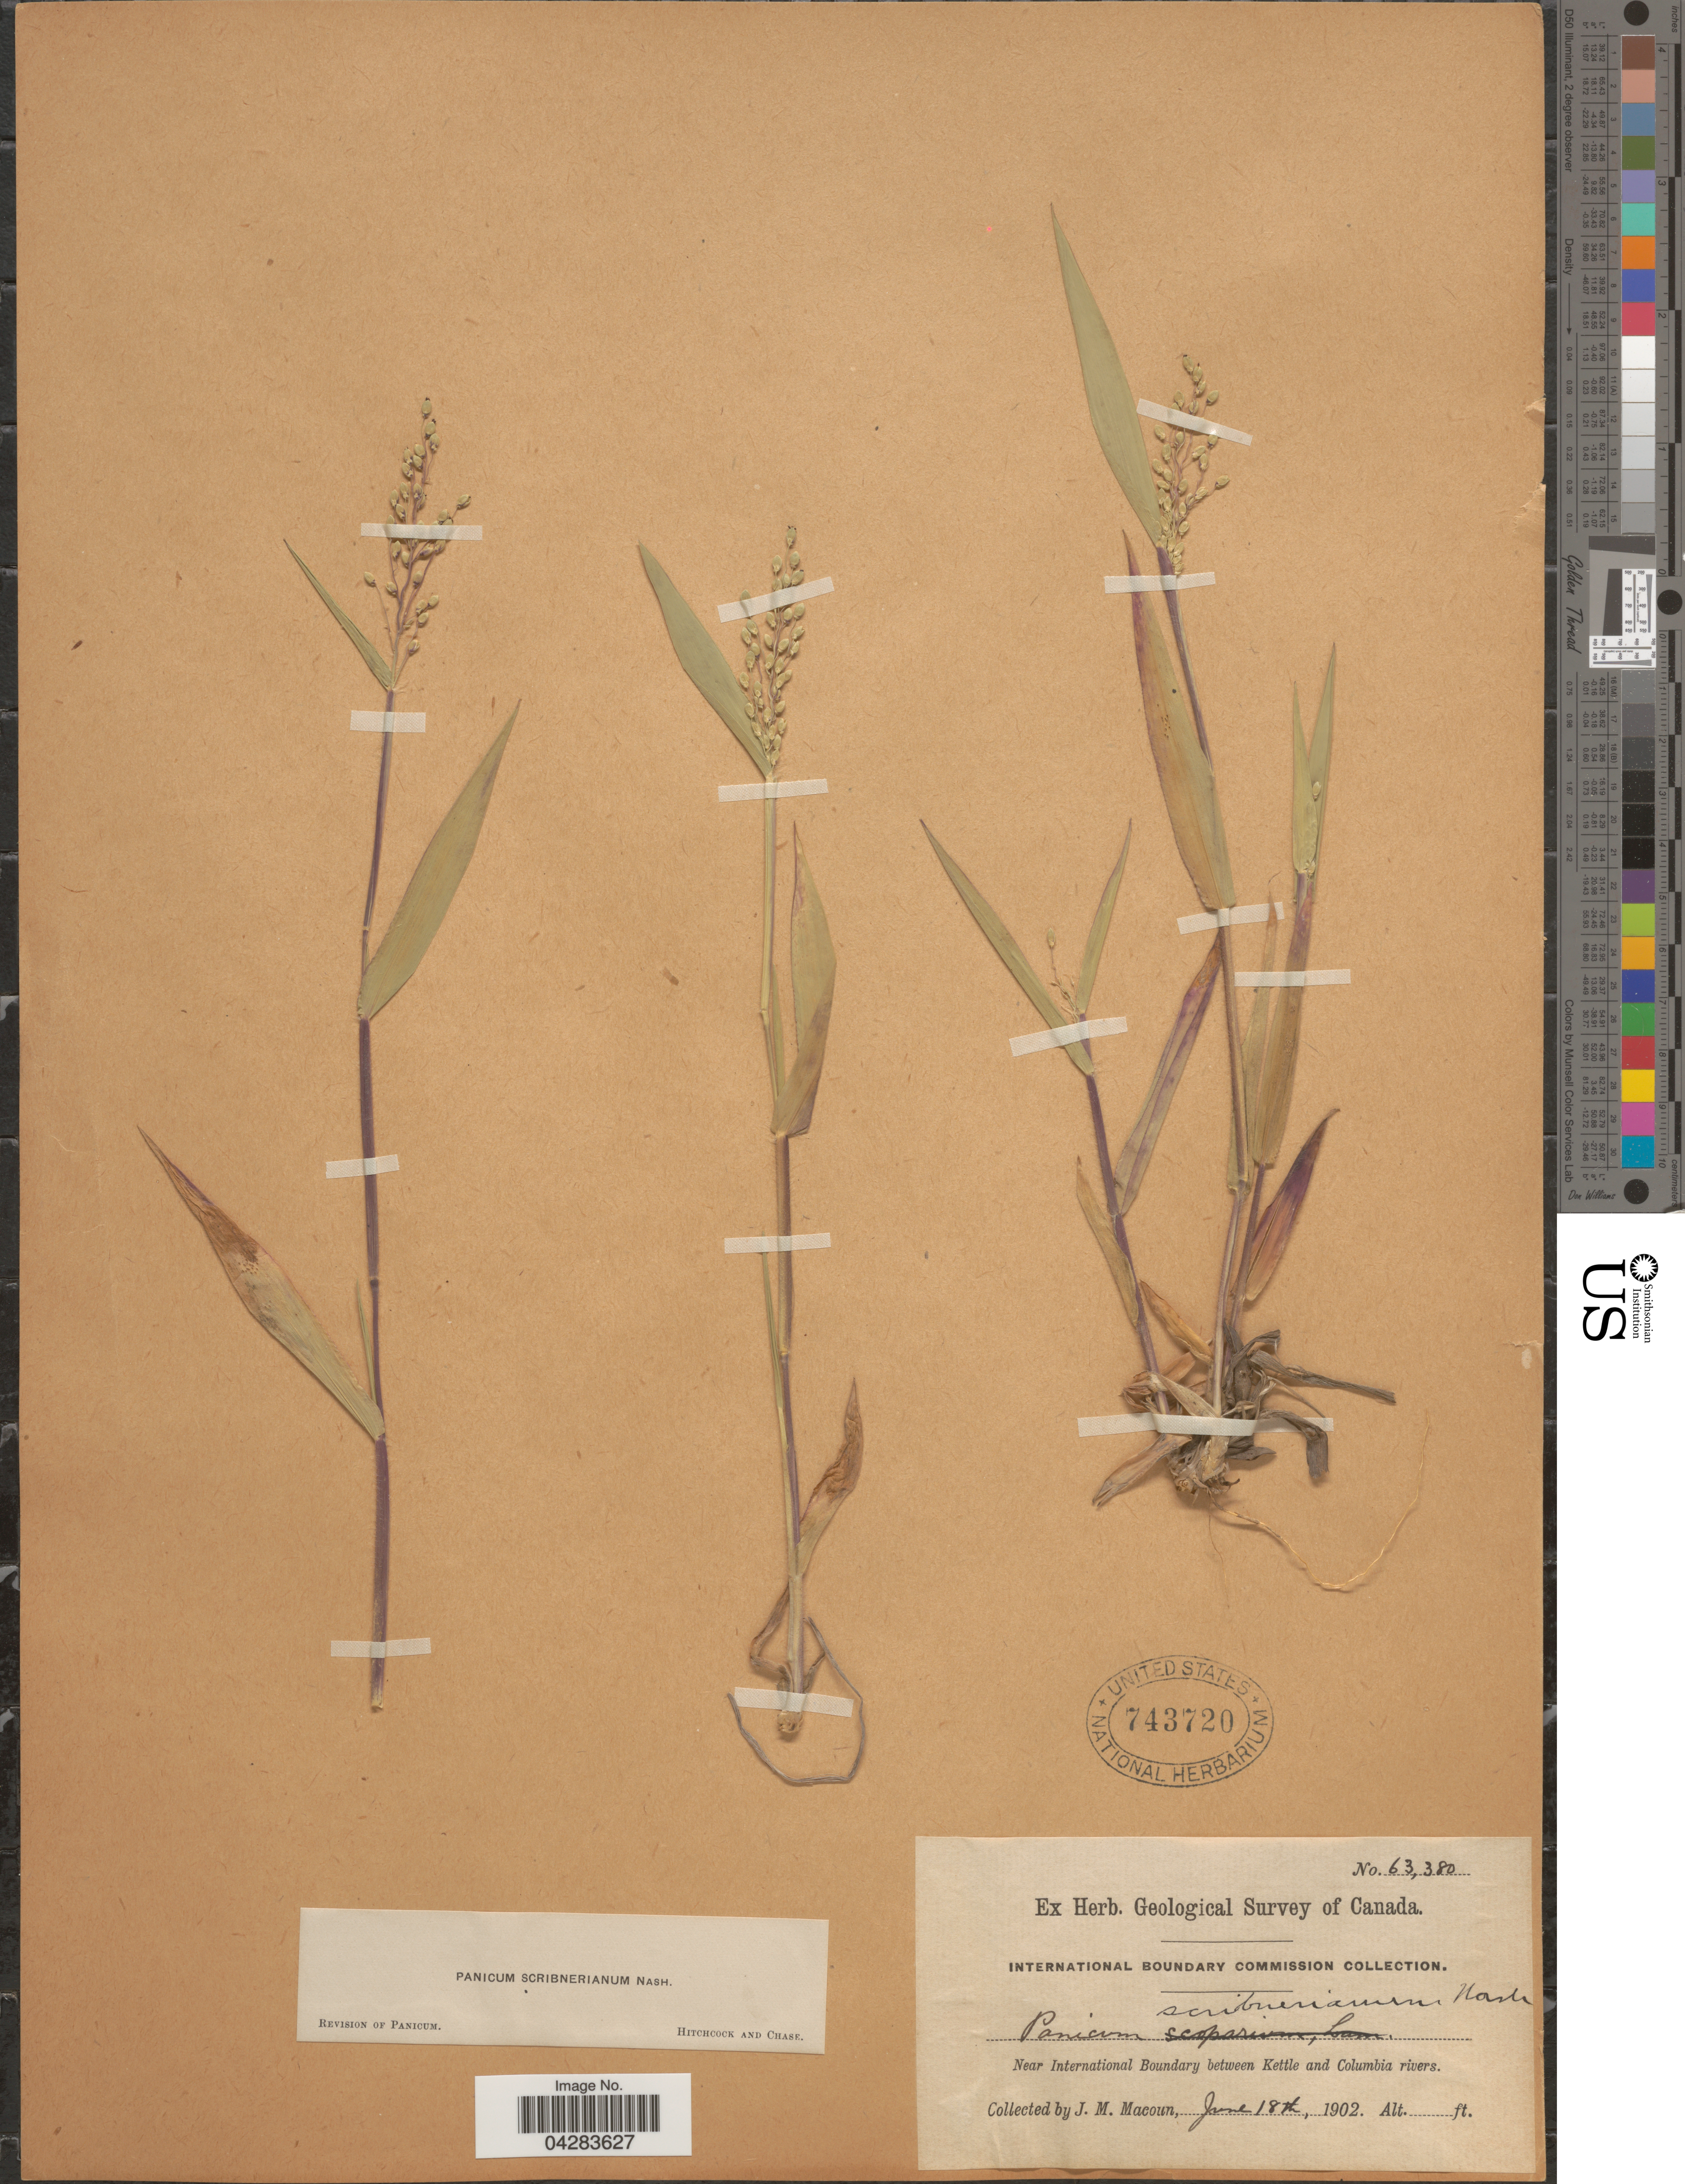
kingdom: Plantae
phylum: Tracheophyta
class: Liliopsida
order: Poales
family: Poaceae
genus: Dichanthelium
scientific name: Dichanthelium oligosanthes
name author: (Schult.) Gould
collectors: J. M. Macoun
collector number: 63380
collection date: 1902-06-18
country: Canada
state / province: British Columbia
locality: Geological Survey of Canada. Near International Boundary between Kettle and Columbia rivers.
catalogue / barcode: US 743720